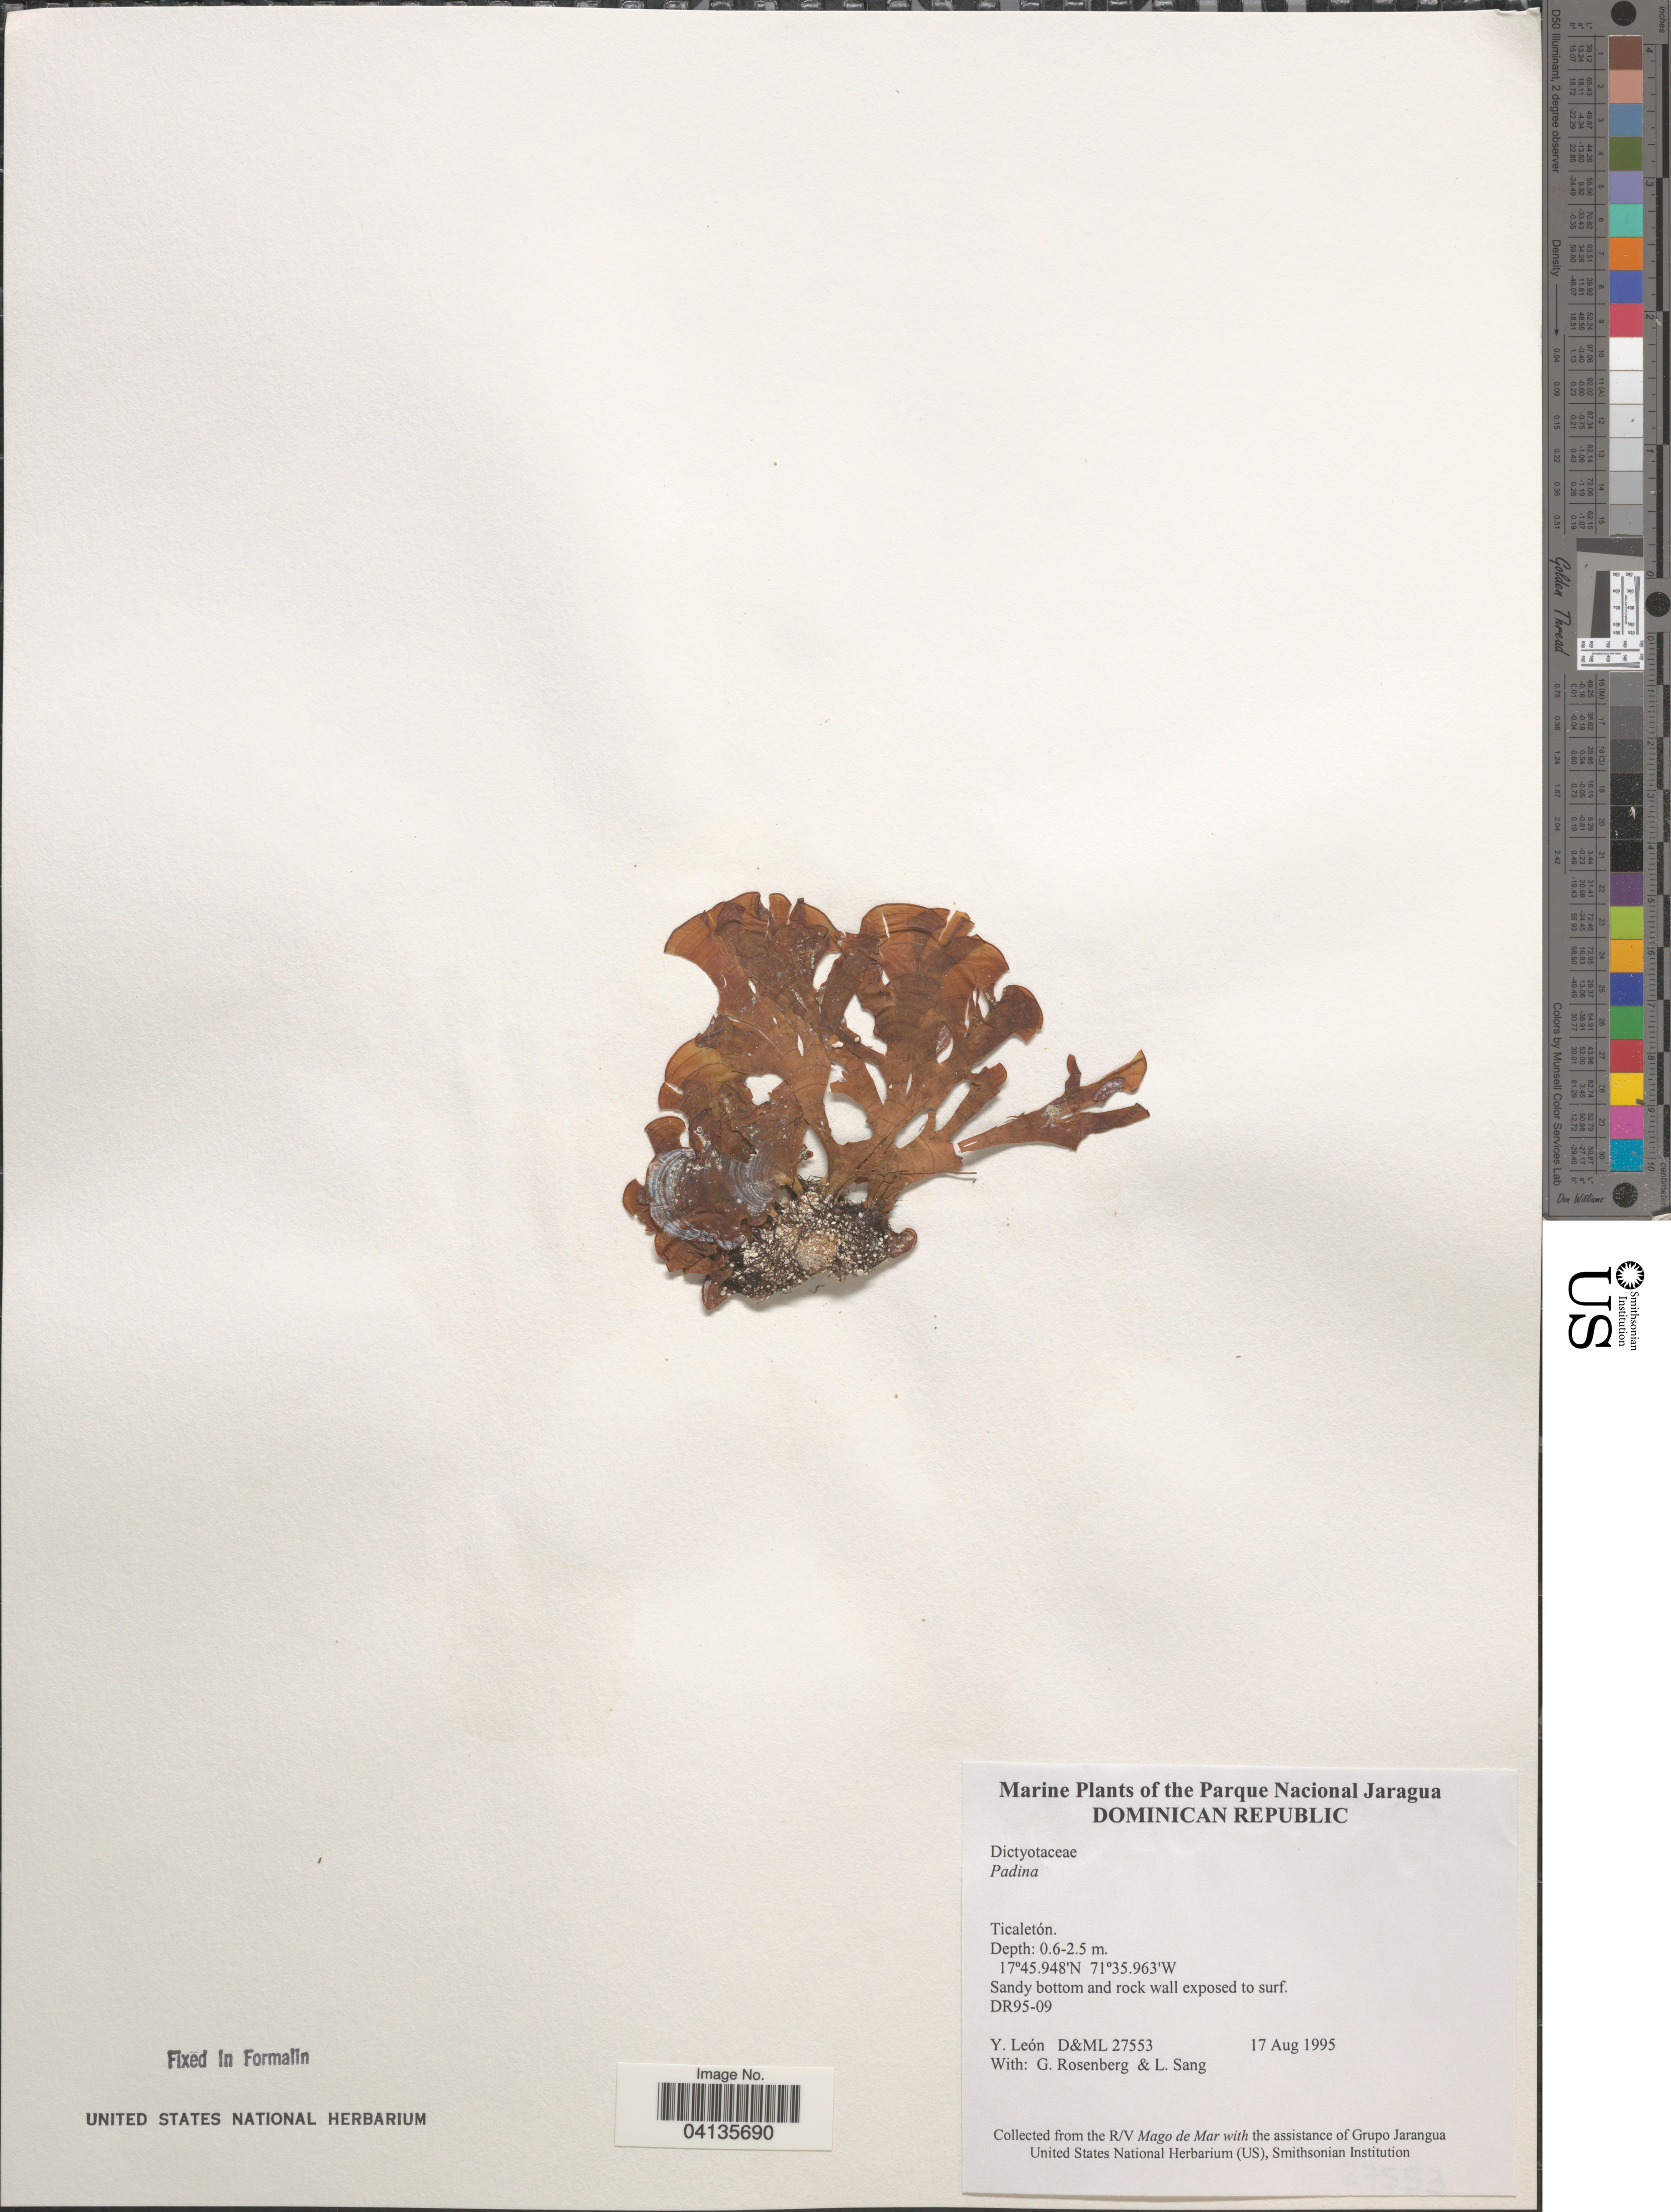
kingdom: Chromista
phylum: Ochrophyta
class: Phaeophyceae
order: Dictyotales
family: Dictyotaceae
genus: Padina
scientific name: Padina sp.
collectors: Y. León, G. Rosenberg & L. Sang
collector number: D&ML27553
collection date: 1995-08-17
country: Dominican Republic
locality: Parque Nacional Jaragua. Ticaletón.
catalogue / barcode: US 238706